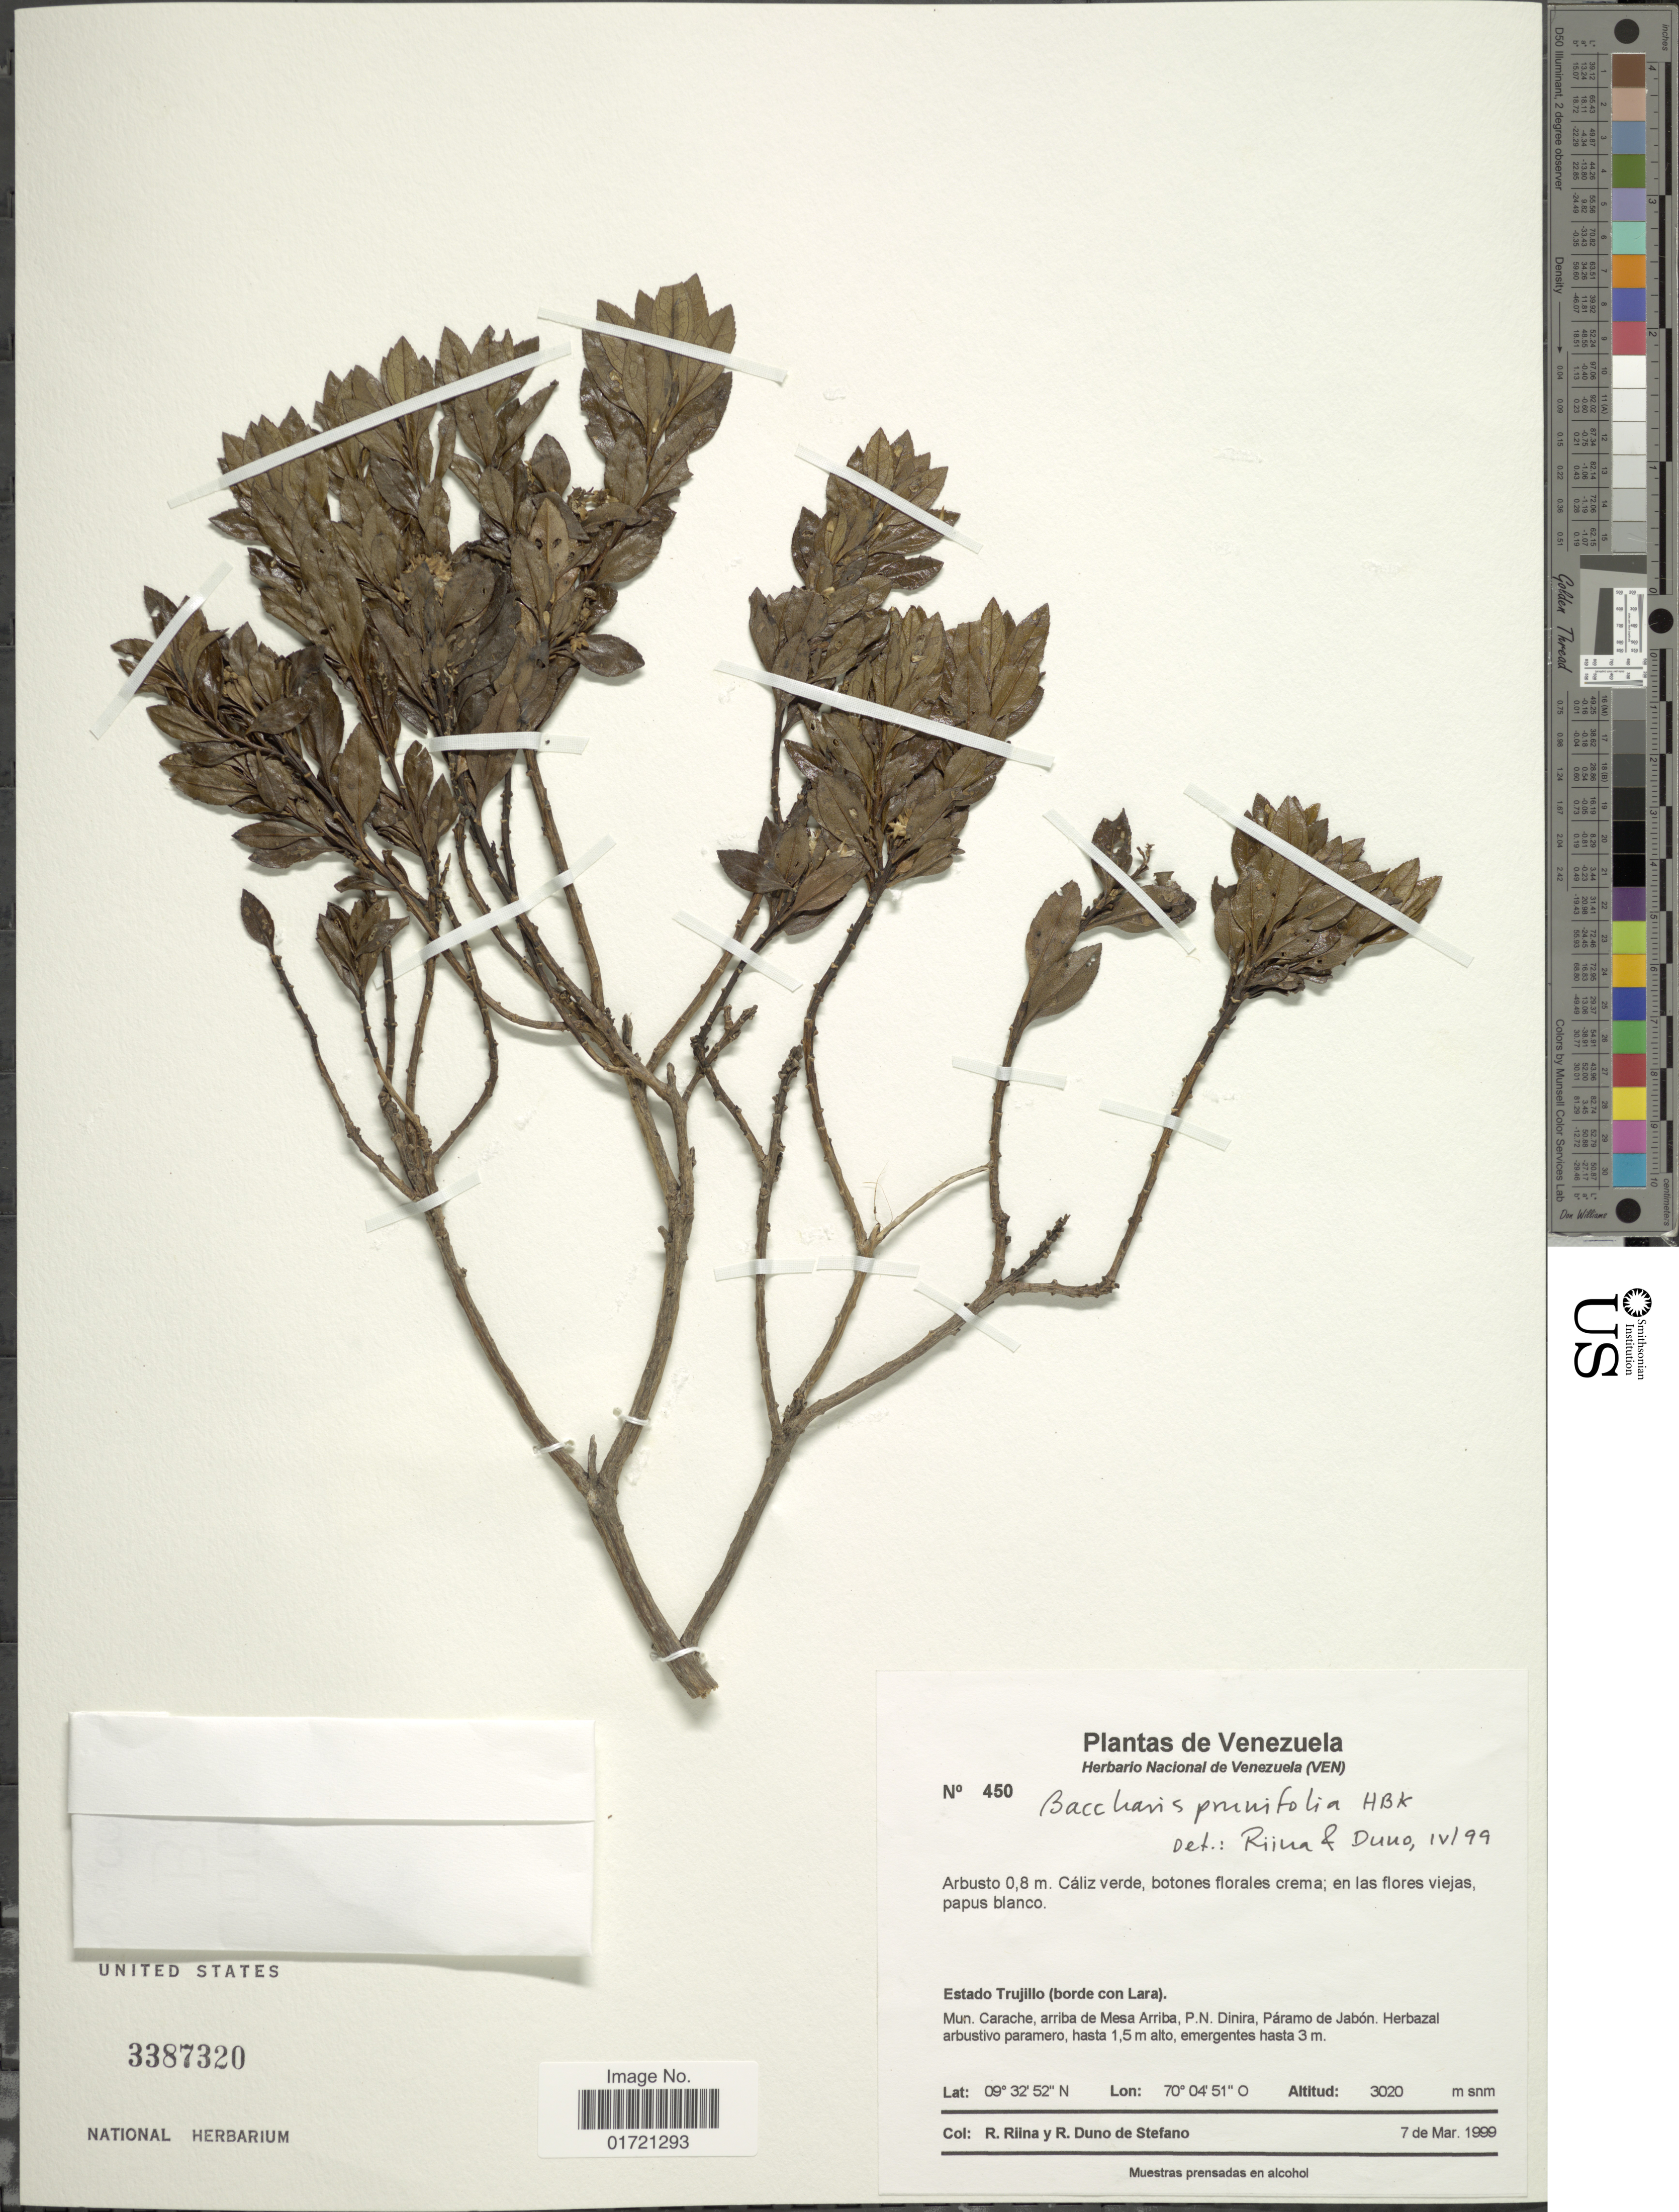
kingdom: Plantae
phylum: Tracheophyta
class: Magnoliopsida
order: Asterales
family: Asteraceae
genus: Baccharis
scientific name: Baccharis prunifolia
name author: Kunth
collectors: R. Riina & R. Duno de Stefano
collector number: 450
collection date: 1999-03-07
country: Venezuela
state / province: Trujillo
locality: Estado Trujillo (borde con Lara). Mun. Carache, arriba de Mesa Arriba, P.N. Dinira, Páramo de Jabón.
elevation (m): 3020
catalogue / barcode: US 3387320